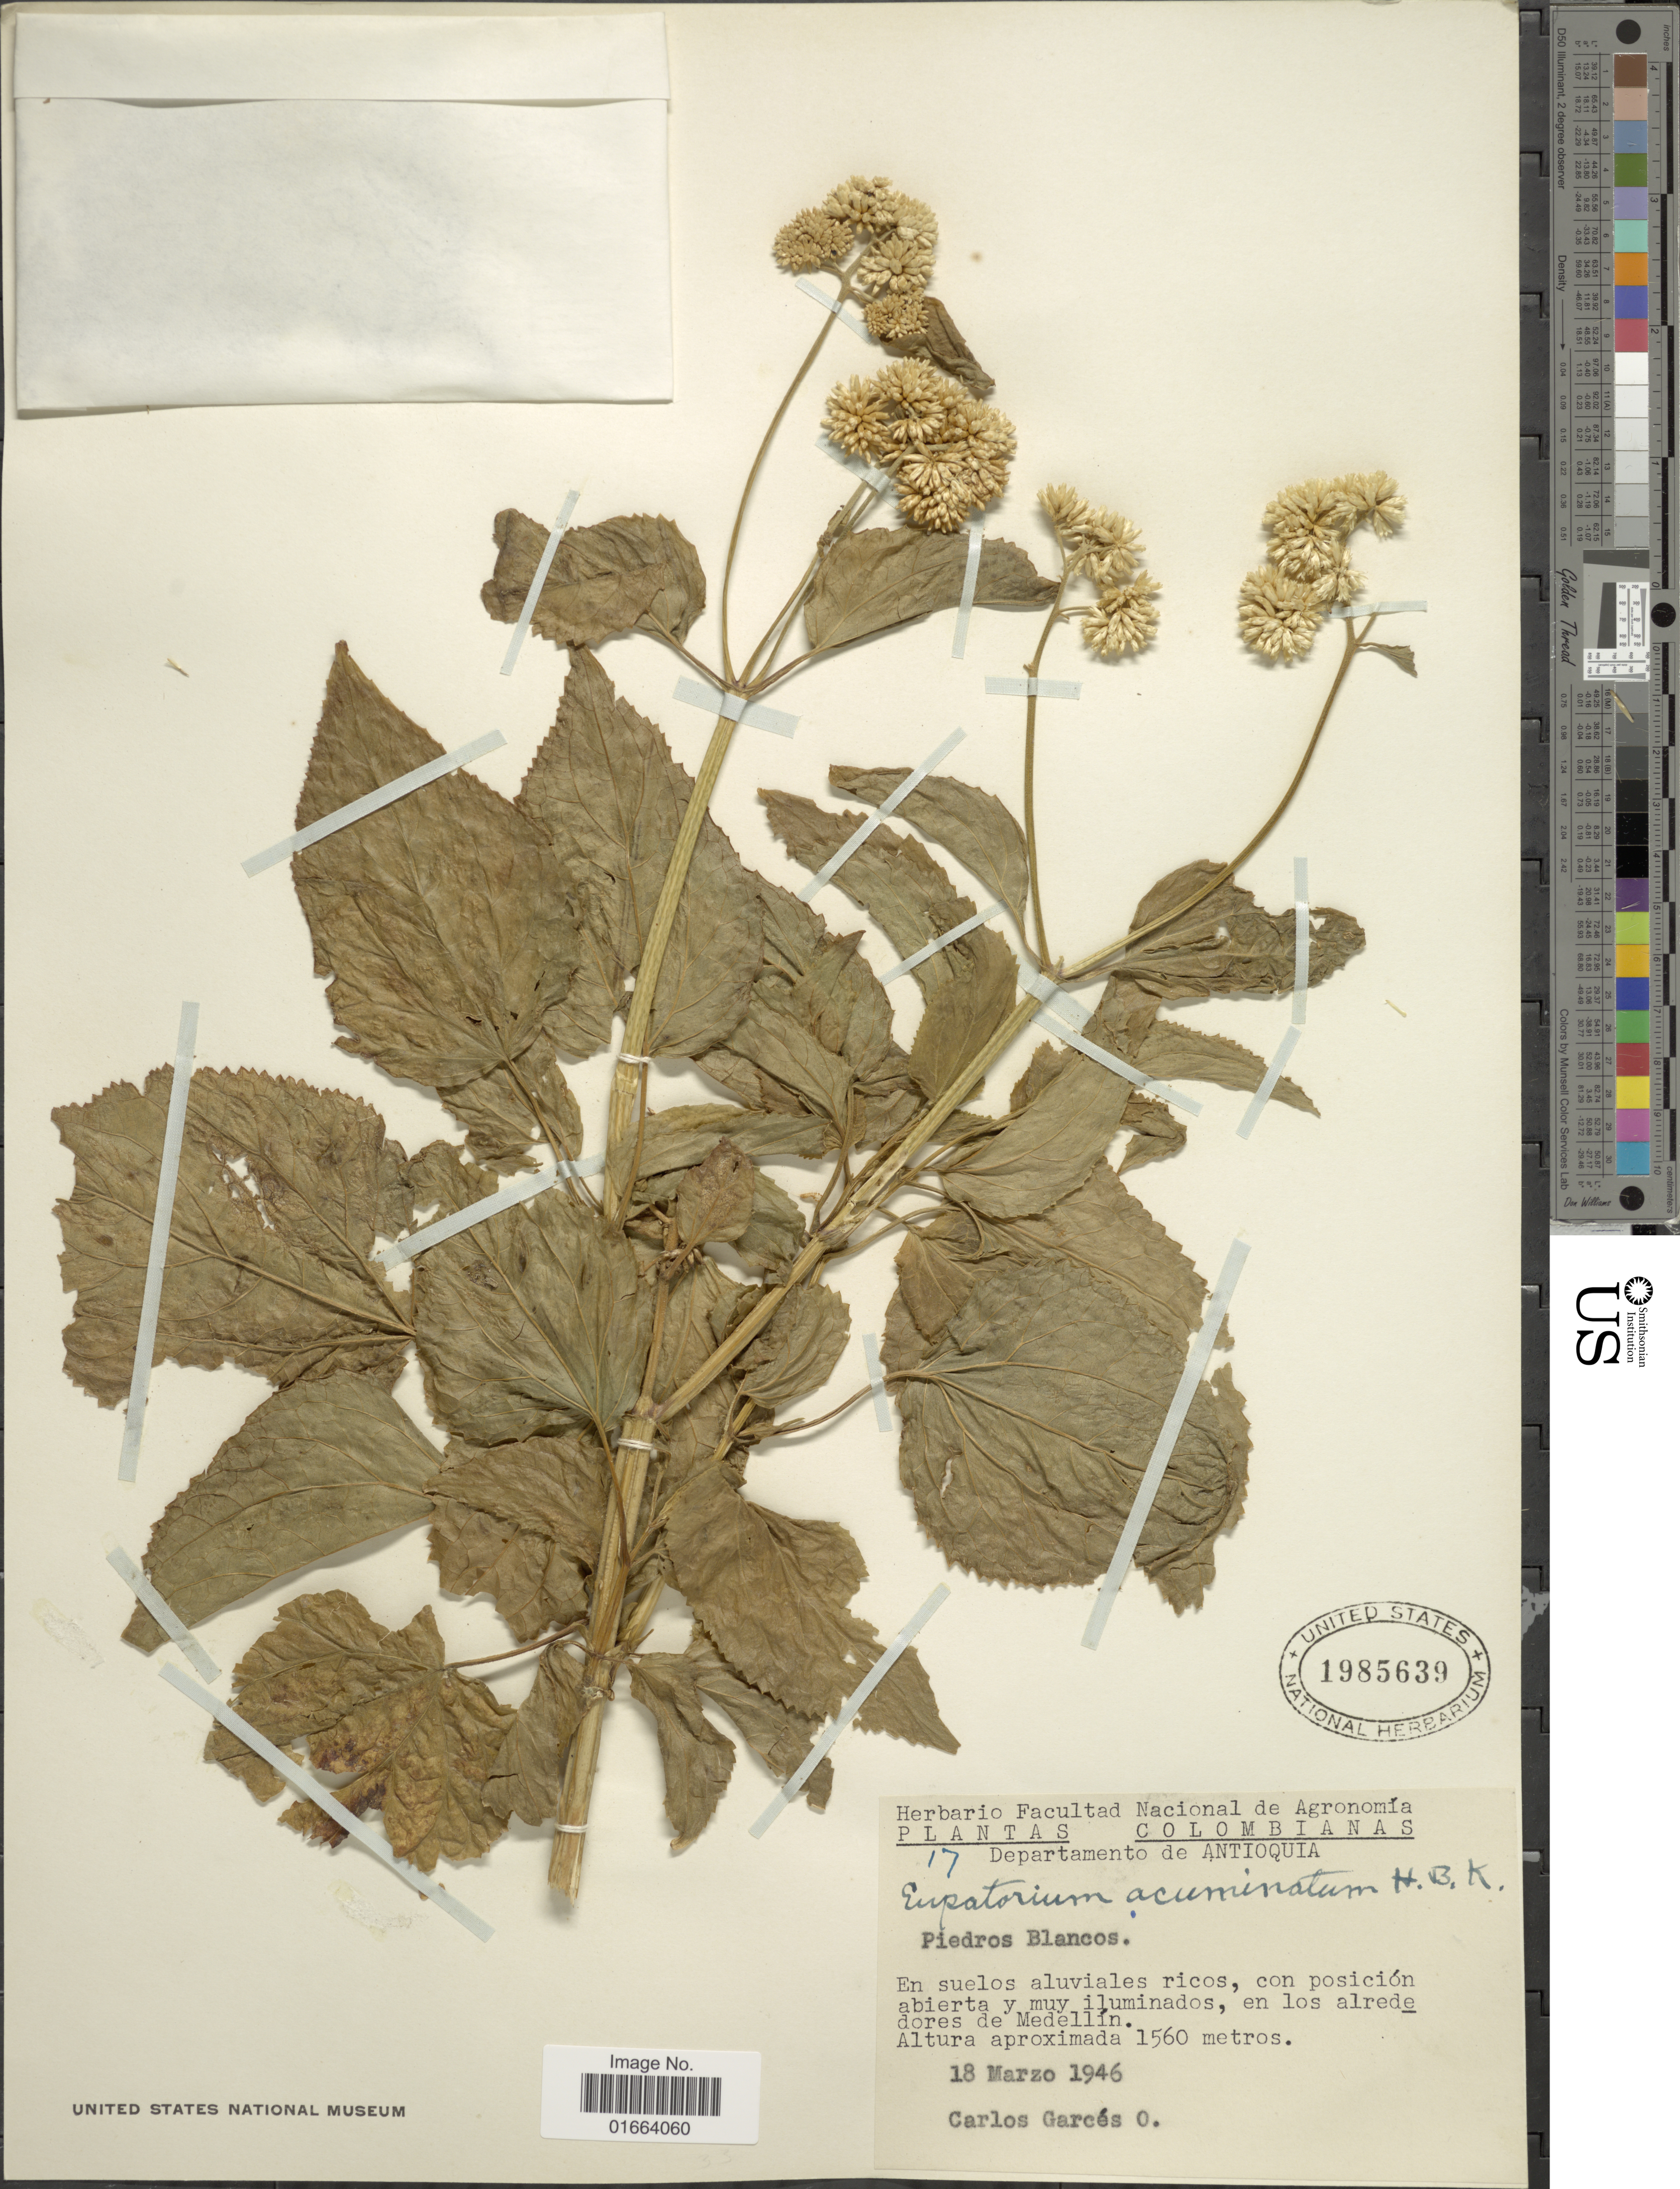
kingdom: Plantae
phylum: Tracheophyta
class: Magnoliopsida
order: Asterales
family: Asteraceae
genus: Critoniella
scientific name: Critoniella acuminata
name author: (Kunth) R.M. King & H. Rob.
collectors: C. Garces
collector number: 17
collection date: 1946-03-18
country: Colombia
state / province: Antioquia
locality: Los alrededores de Medellín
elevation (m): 1560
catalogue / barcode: US 1985639